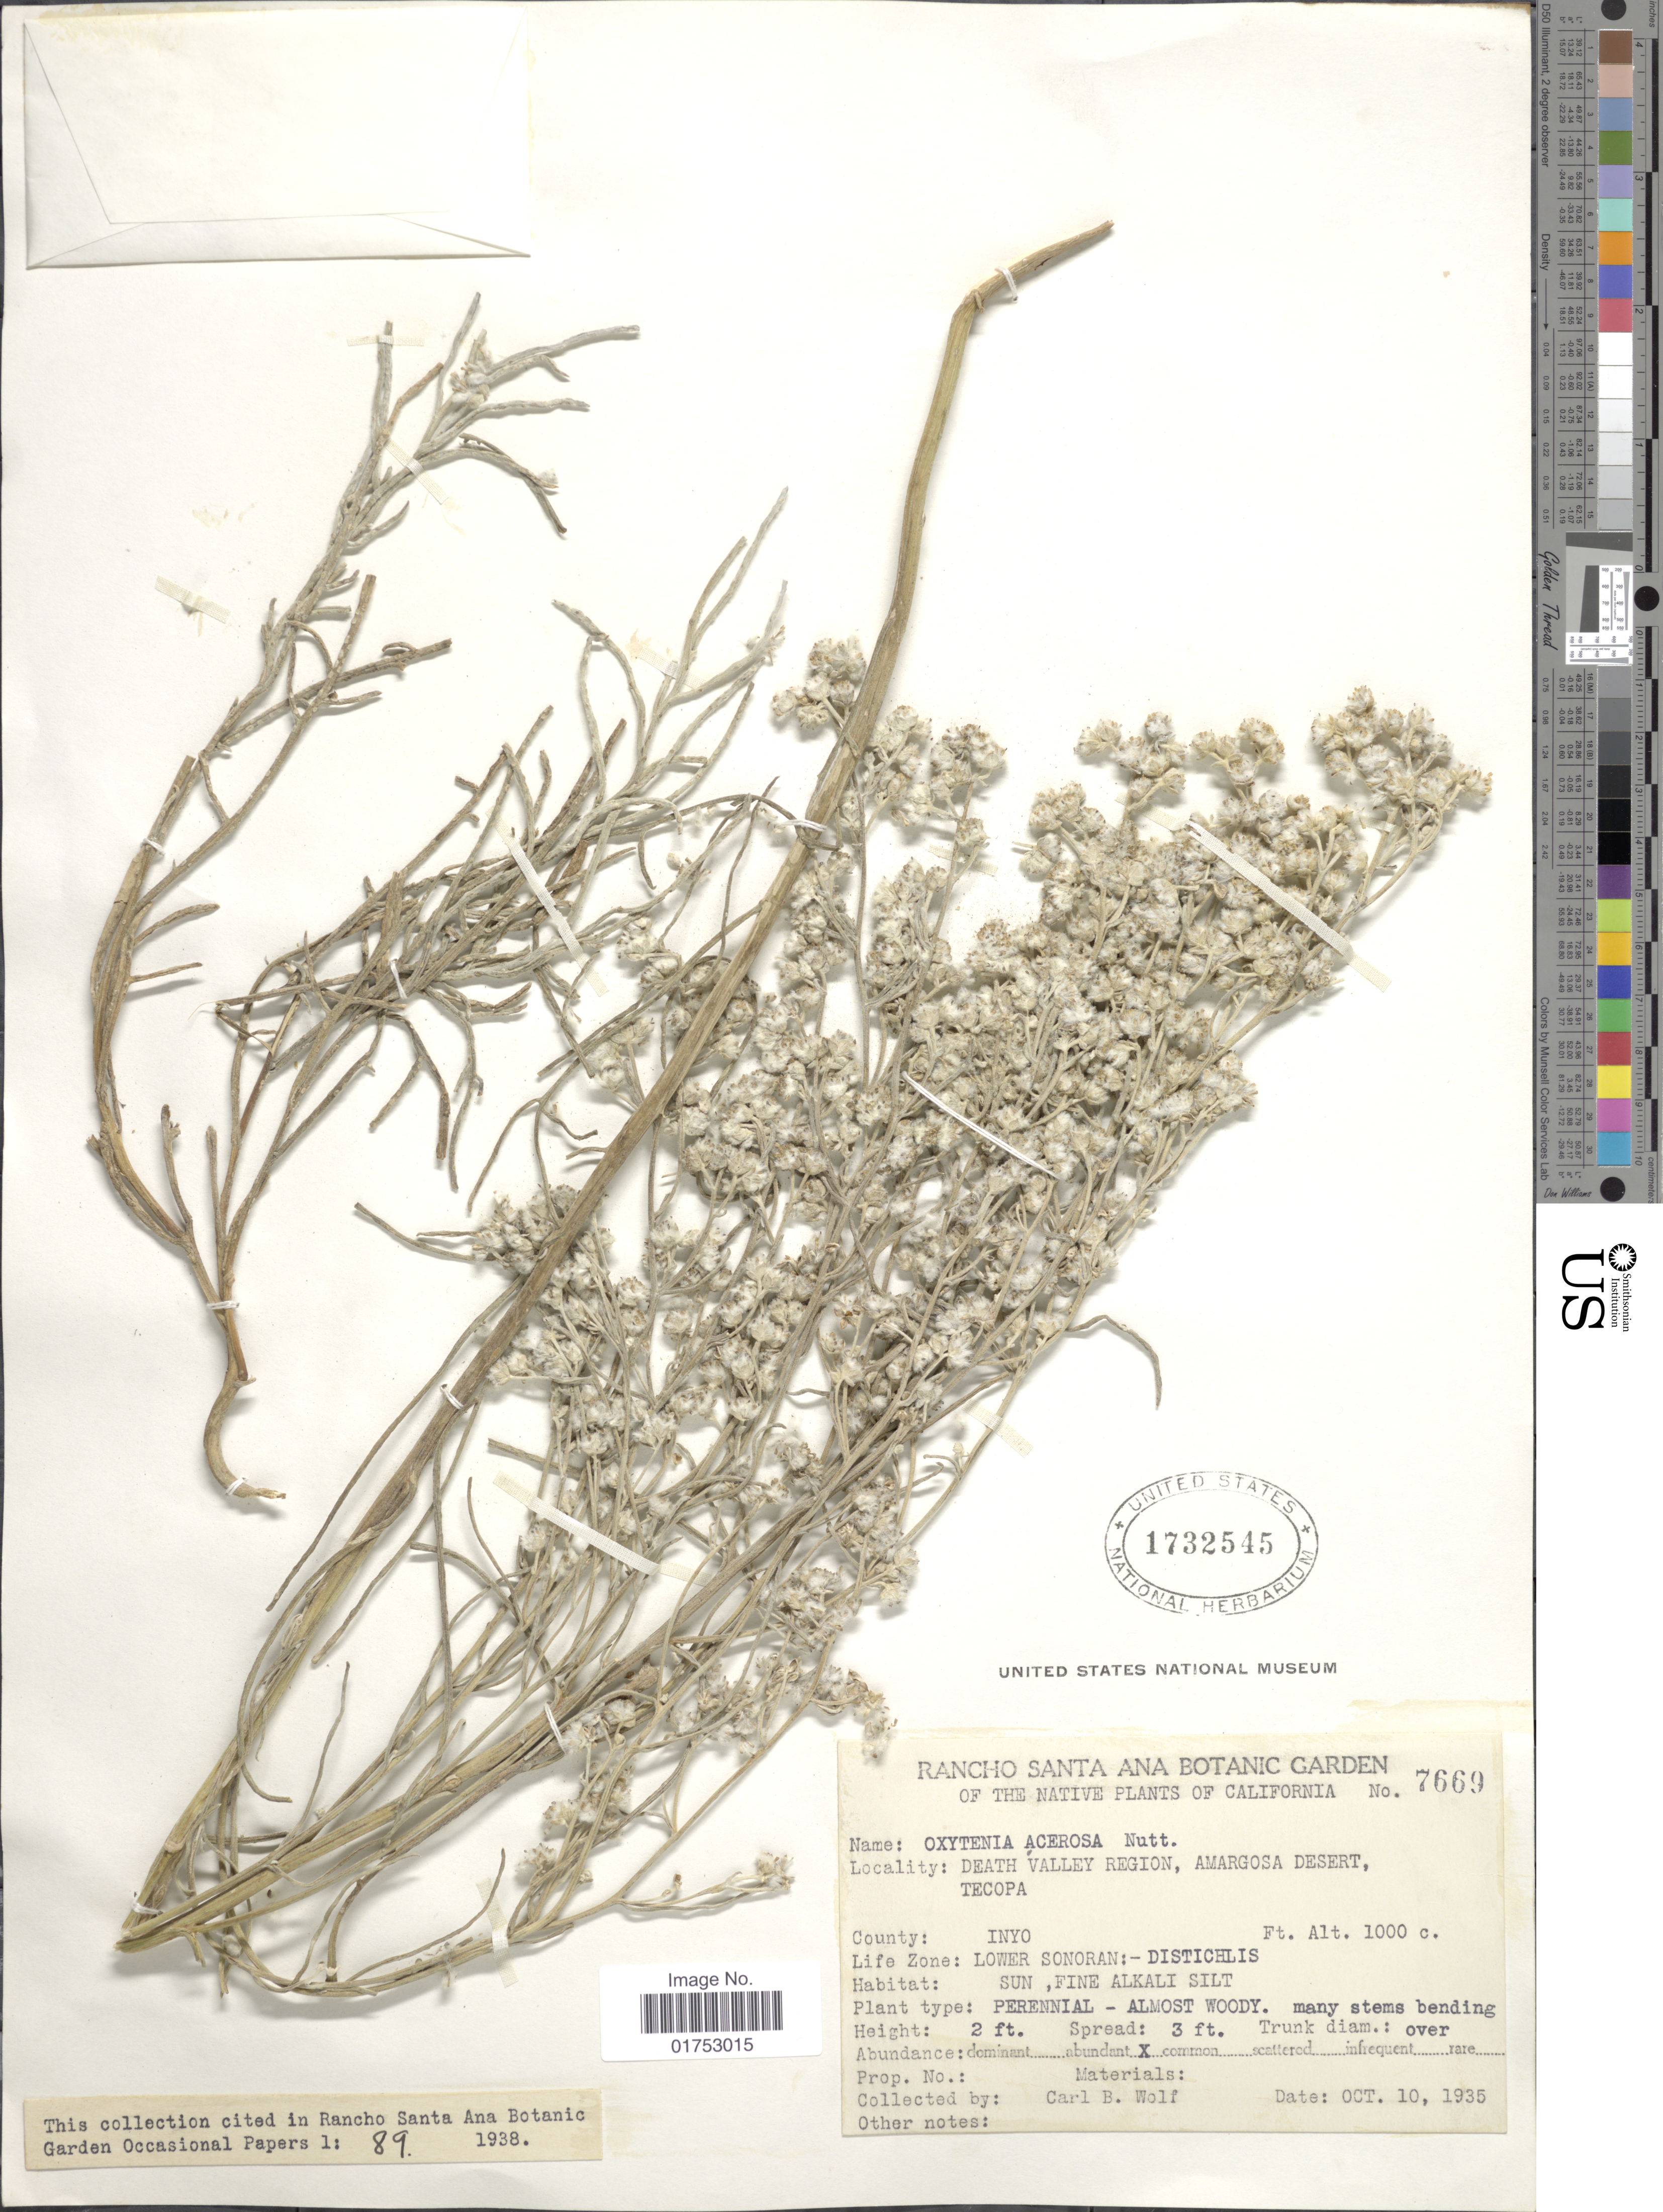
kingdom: Plantae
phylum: Tracheophyta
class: Magnoliopsida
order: Asterales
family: Asteraceae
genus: Oxytenia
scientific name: Oxytenia acerosa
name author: Nutt.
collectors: C. B. Wolf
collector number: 7669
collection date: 1935-10-10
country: United States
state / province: California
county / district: Inyo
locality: Death Valley Region, Amargosa Desert, Tecopa, County Inyo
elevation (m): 305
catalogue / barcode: US 1732545